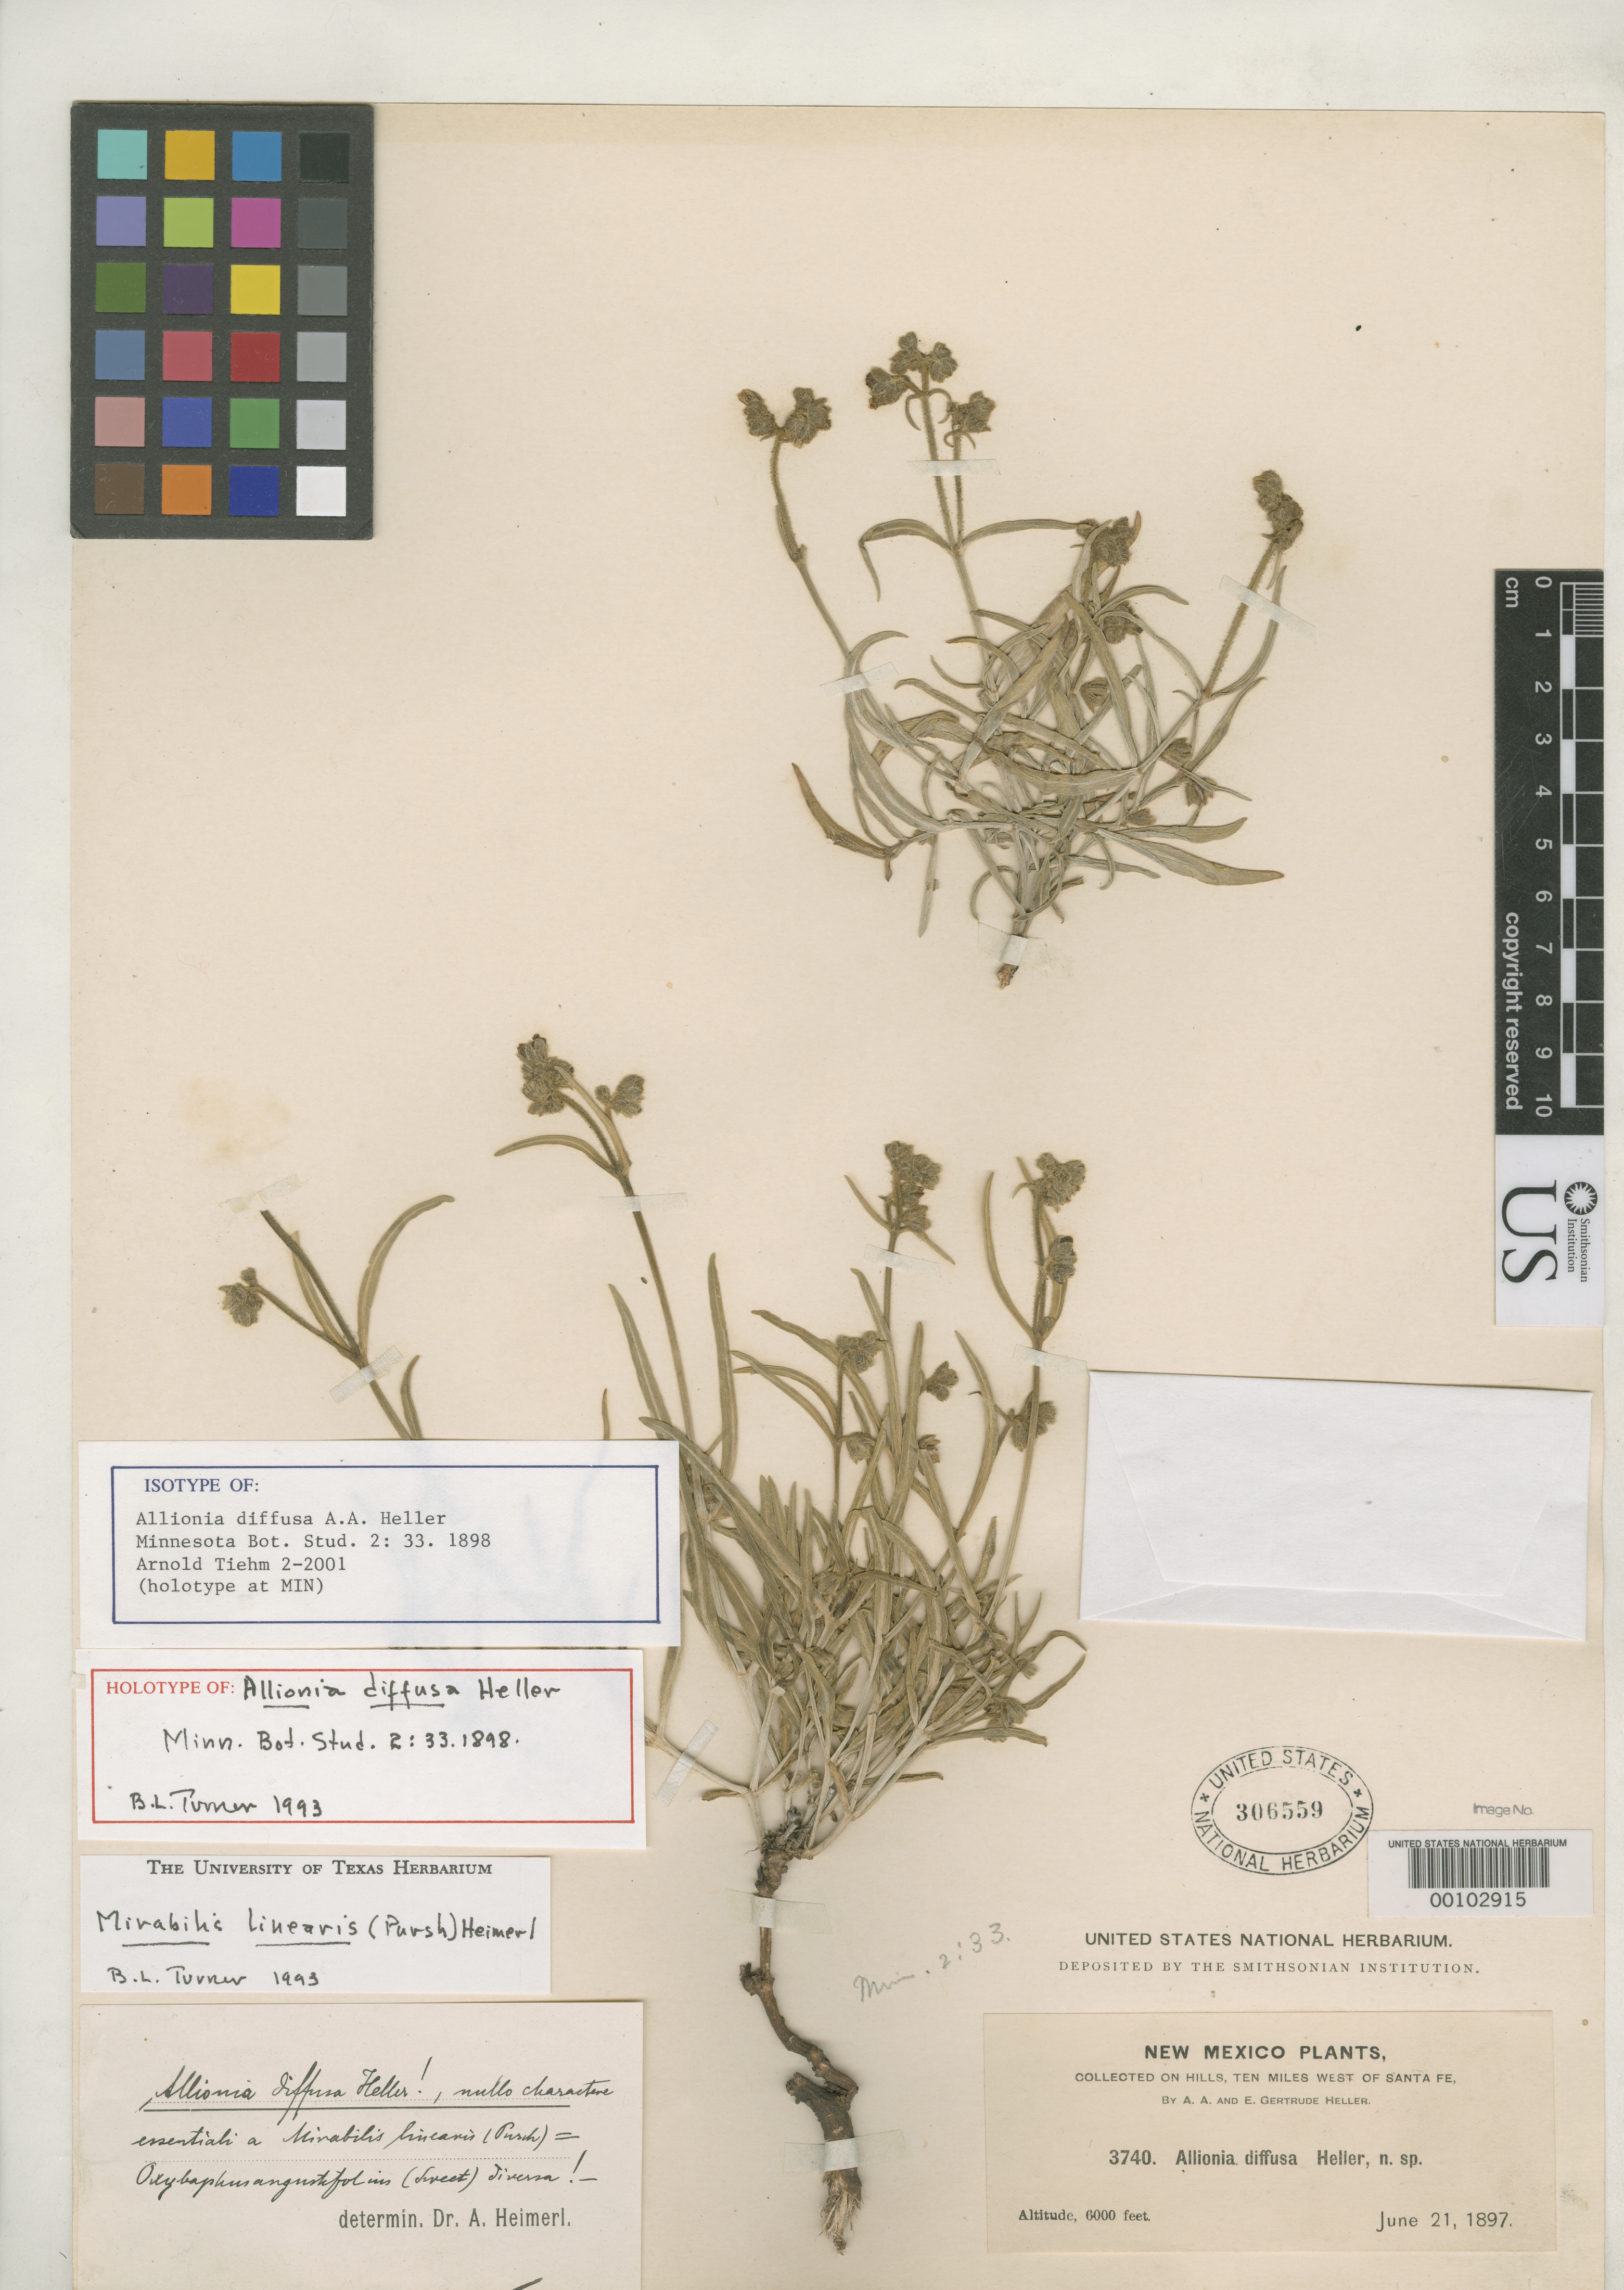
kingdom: Plantae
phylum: Tracheophyta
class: Magnoliopsida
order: Caryophyllales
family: Nyctaginaceae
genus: Allionia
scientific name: Allionia diffusa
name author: A. Heller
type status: Isotype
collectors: A. A. Heller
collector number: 3740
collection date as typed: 21 Jun 1897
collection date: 1897-06-21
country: United States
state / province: New Mexico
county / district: Santa Fe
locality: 10 miles W of Santa Fe.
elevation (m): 1829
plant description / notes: Specimen annotated by B.L. Turner (1993) as "holotype", by A. Tiehm (2001) as "isotype" with note that holotype is at MIN.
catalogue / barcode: US 306559